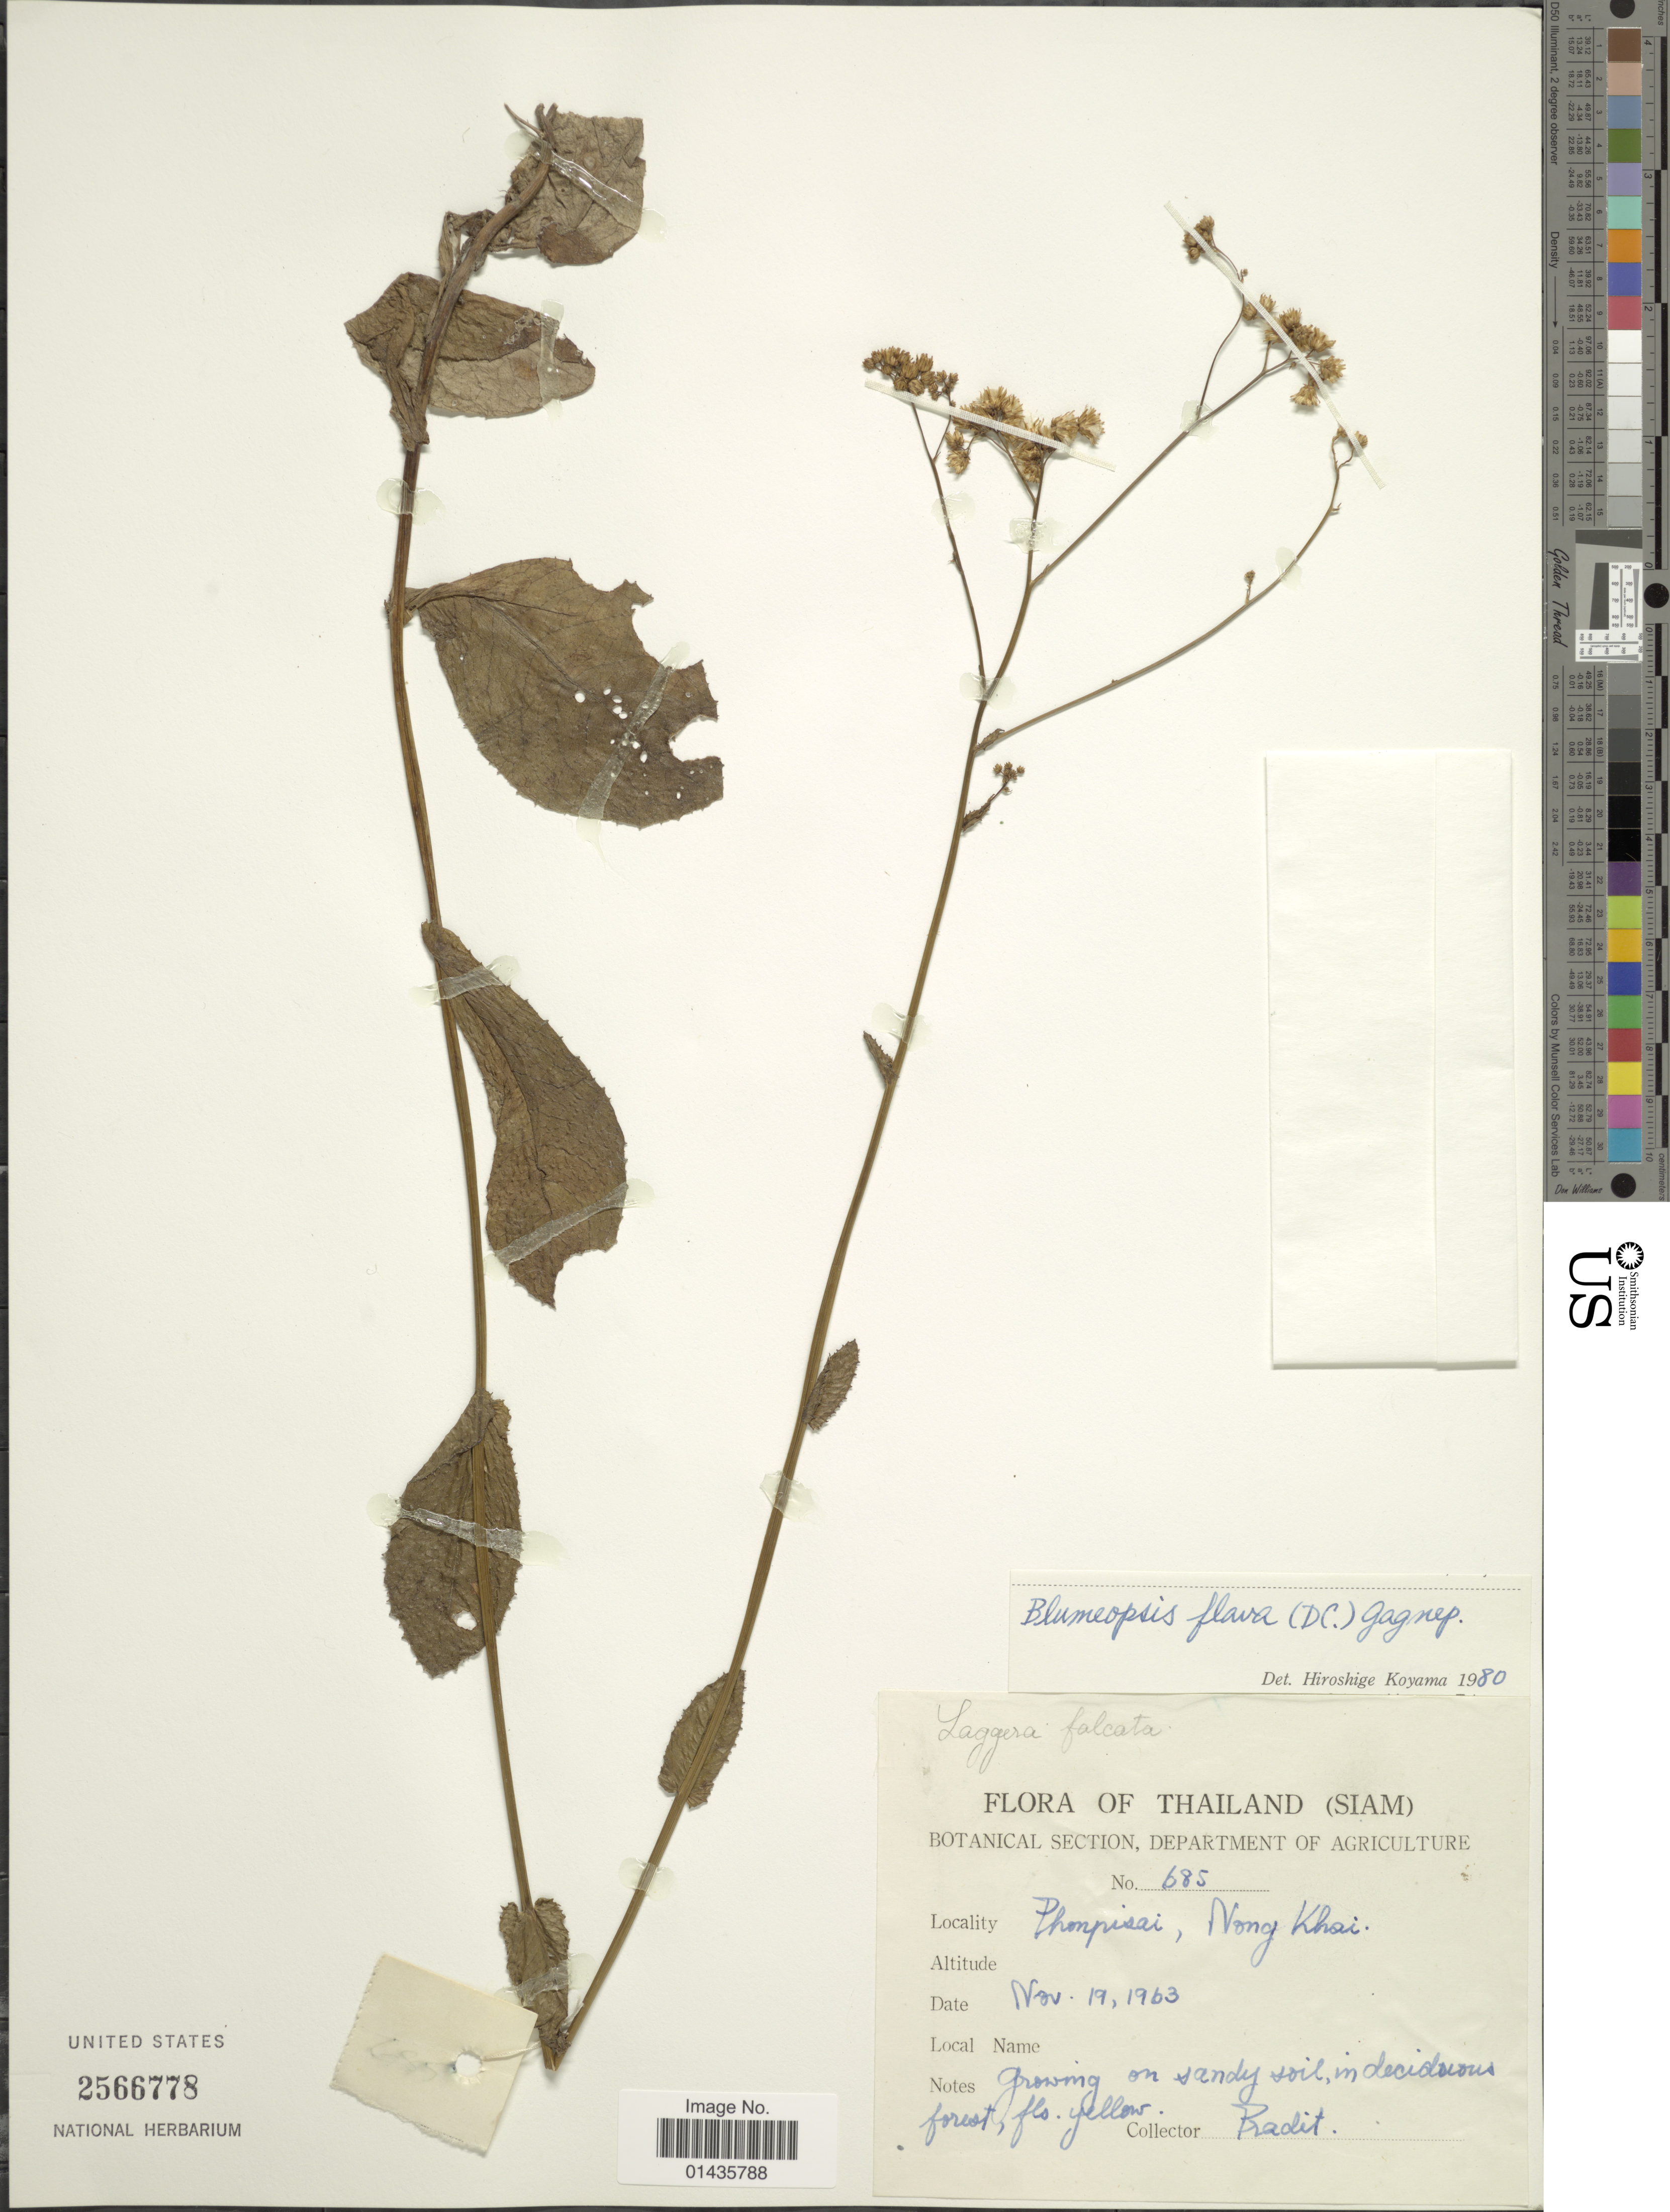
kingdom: Plantae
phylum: Tracheophyta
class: Magnoliopsida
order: Asterales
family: Asteraceae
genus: Blumeopsis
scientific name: Blumeopsis falcata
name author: (D. Don) Merr.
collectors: Pradit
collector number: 685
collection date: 1963-11-19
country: Thailand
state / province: Nong Khai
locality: Siam, Phonpisai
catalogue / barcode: US 2566778